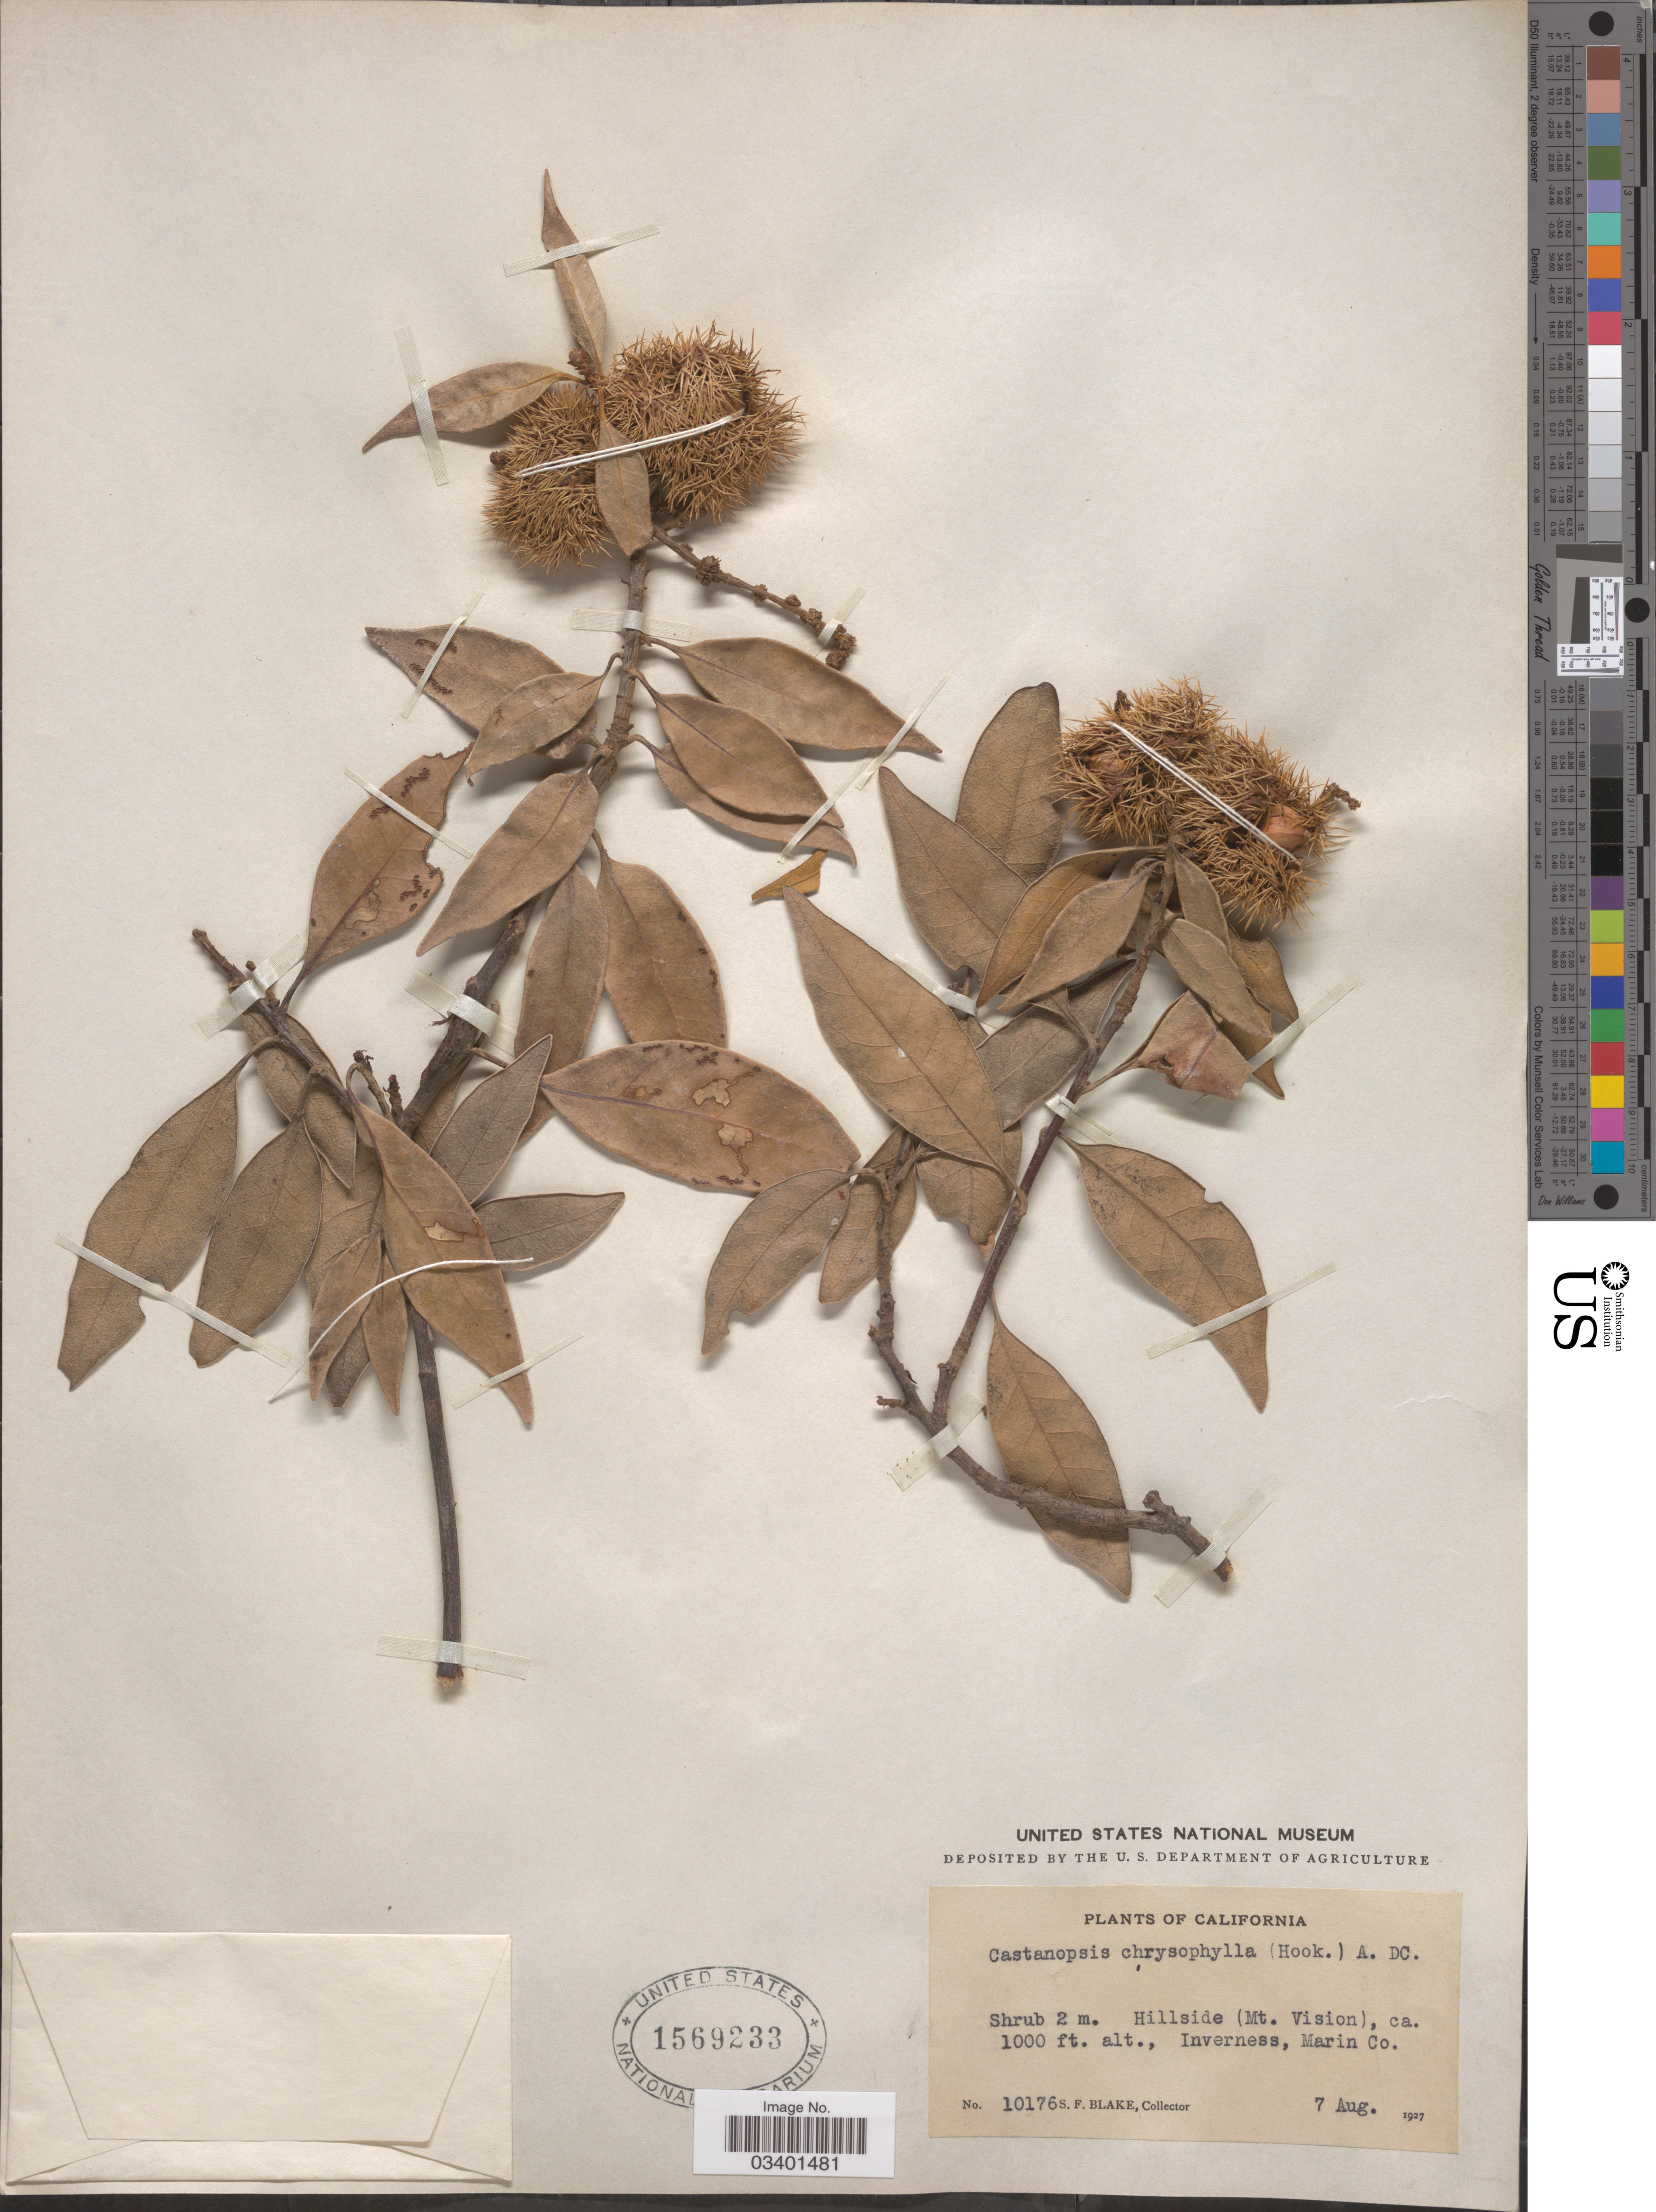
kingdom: Plantae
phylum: Tracheophyta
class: Magnoliopsida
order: Fagales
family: Fagaceae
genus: Chrysolepis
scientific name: Chrysolepis chrysophylla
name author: (Douglas ex Hook.) Hjelmq.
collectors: S. Blake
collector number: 10176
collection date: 1927-08-07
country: United States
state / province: California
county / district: Marin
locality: Hillside (Mt. Vision). Inverness, Marin Co.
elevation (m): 305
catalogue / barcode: US 1569233